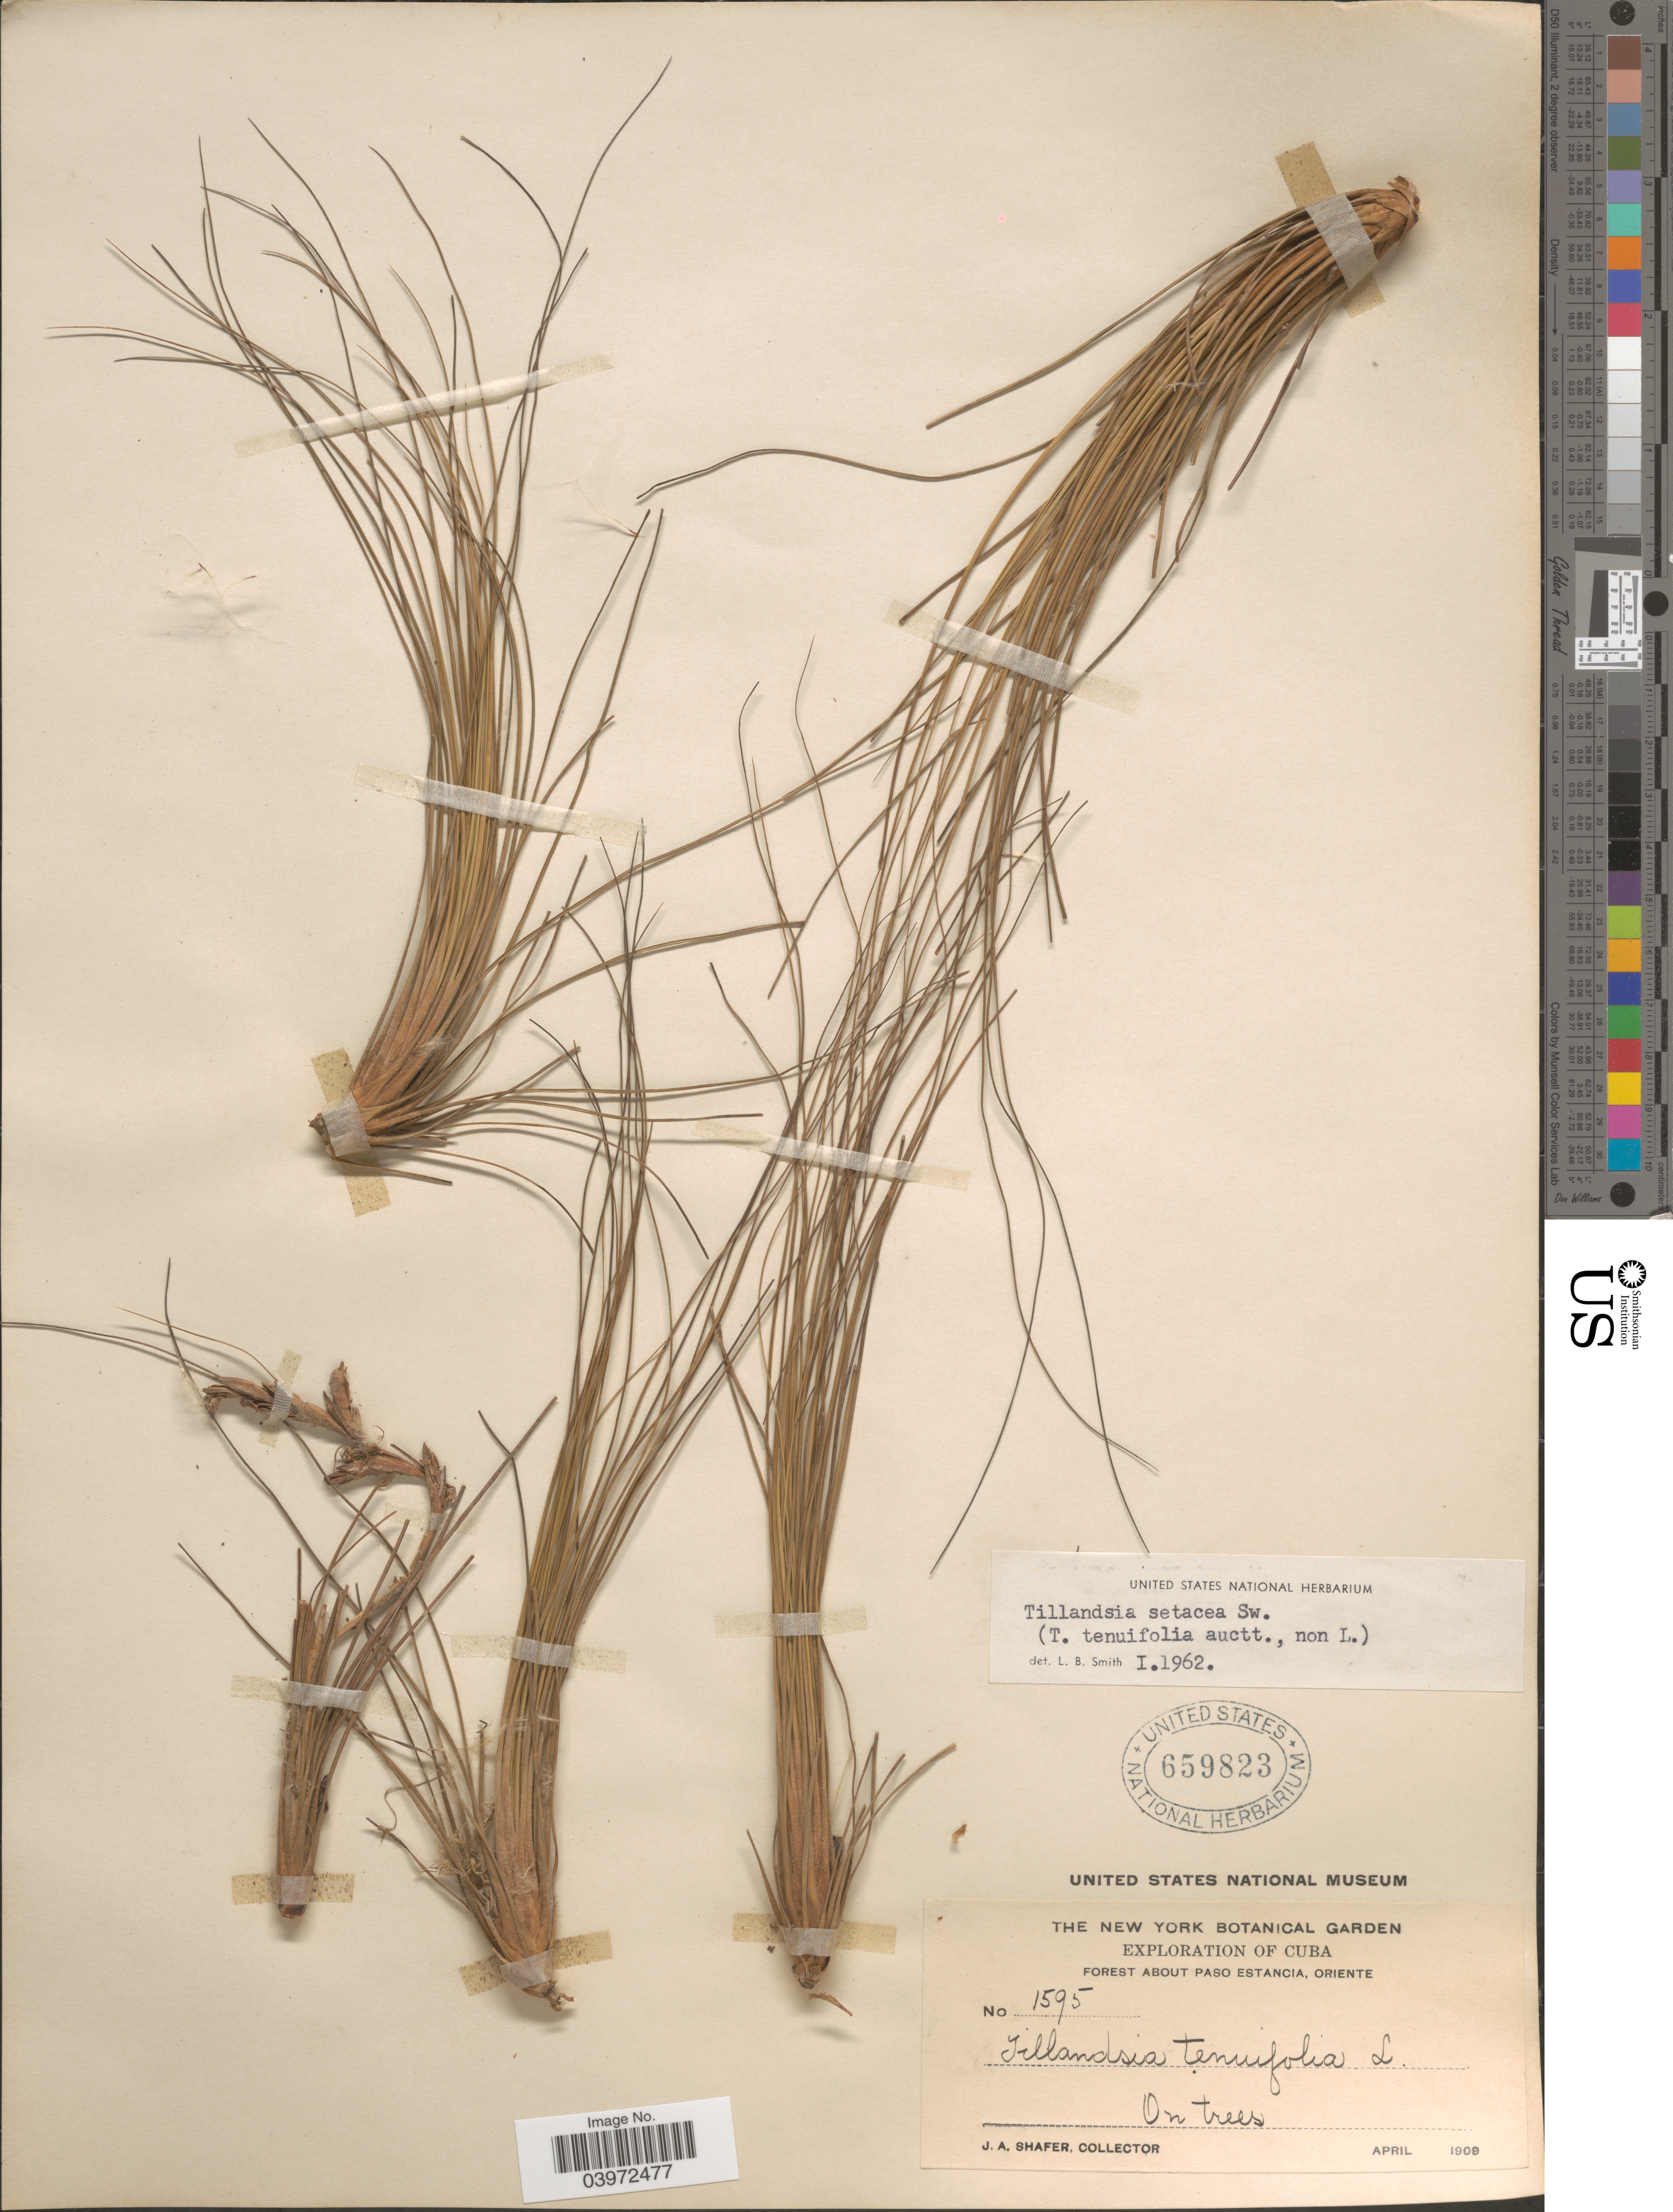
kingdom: Plantae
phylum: Tracheophyta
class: Liliopsida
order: Poales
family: Bromeliaceae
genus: Tillandsia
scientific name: Tillandsia setacea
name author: Sw.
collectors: J. A. Shafer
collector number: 1595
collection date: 1909-04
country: Cuba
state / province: Oriente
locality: Forest about Paso Estancia, Oriente. On trees.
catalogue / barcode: US 659823